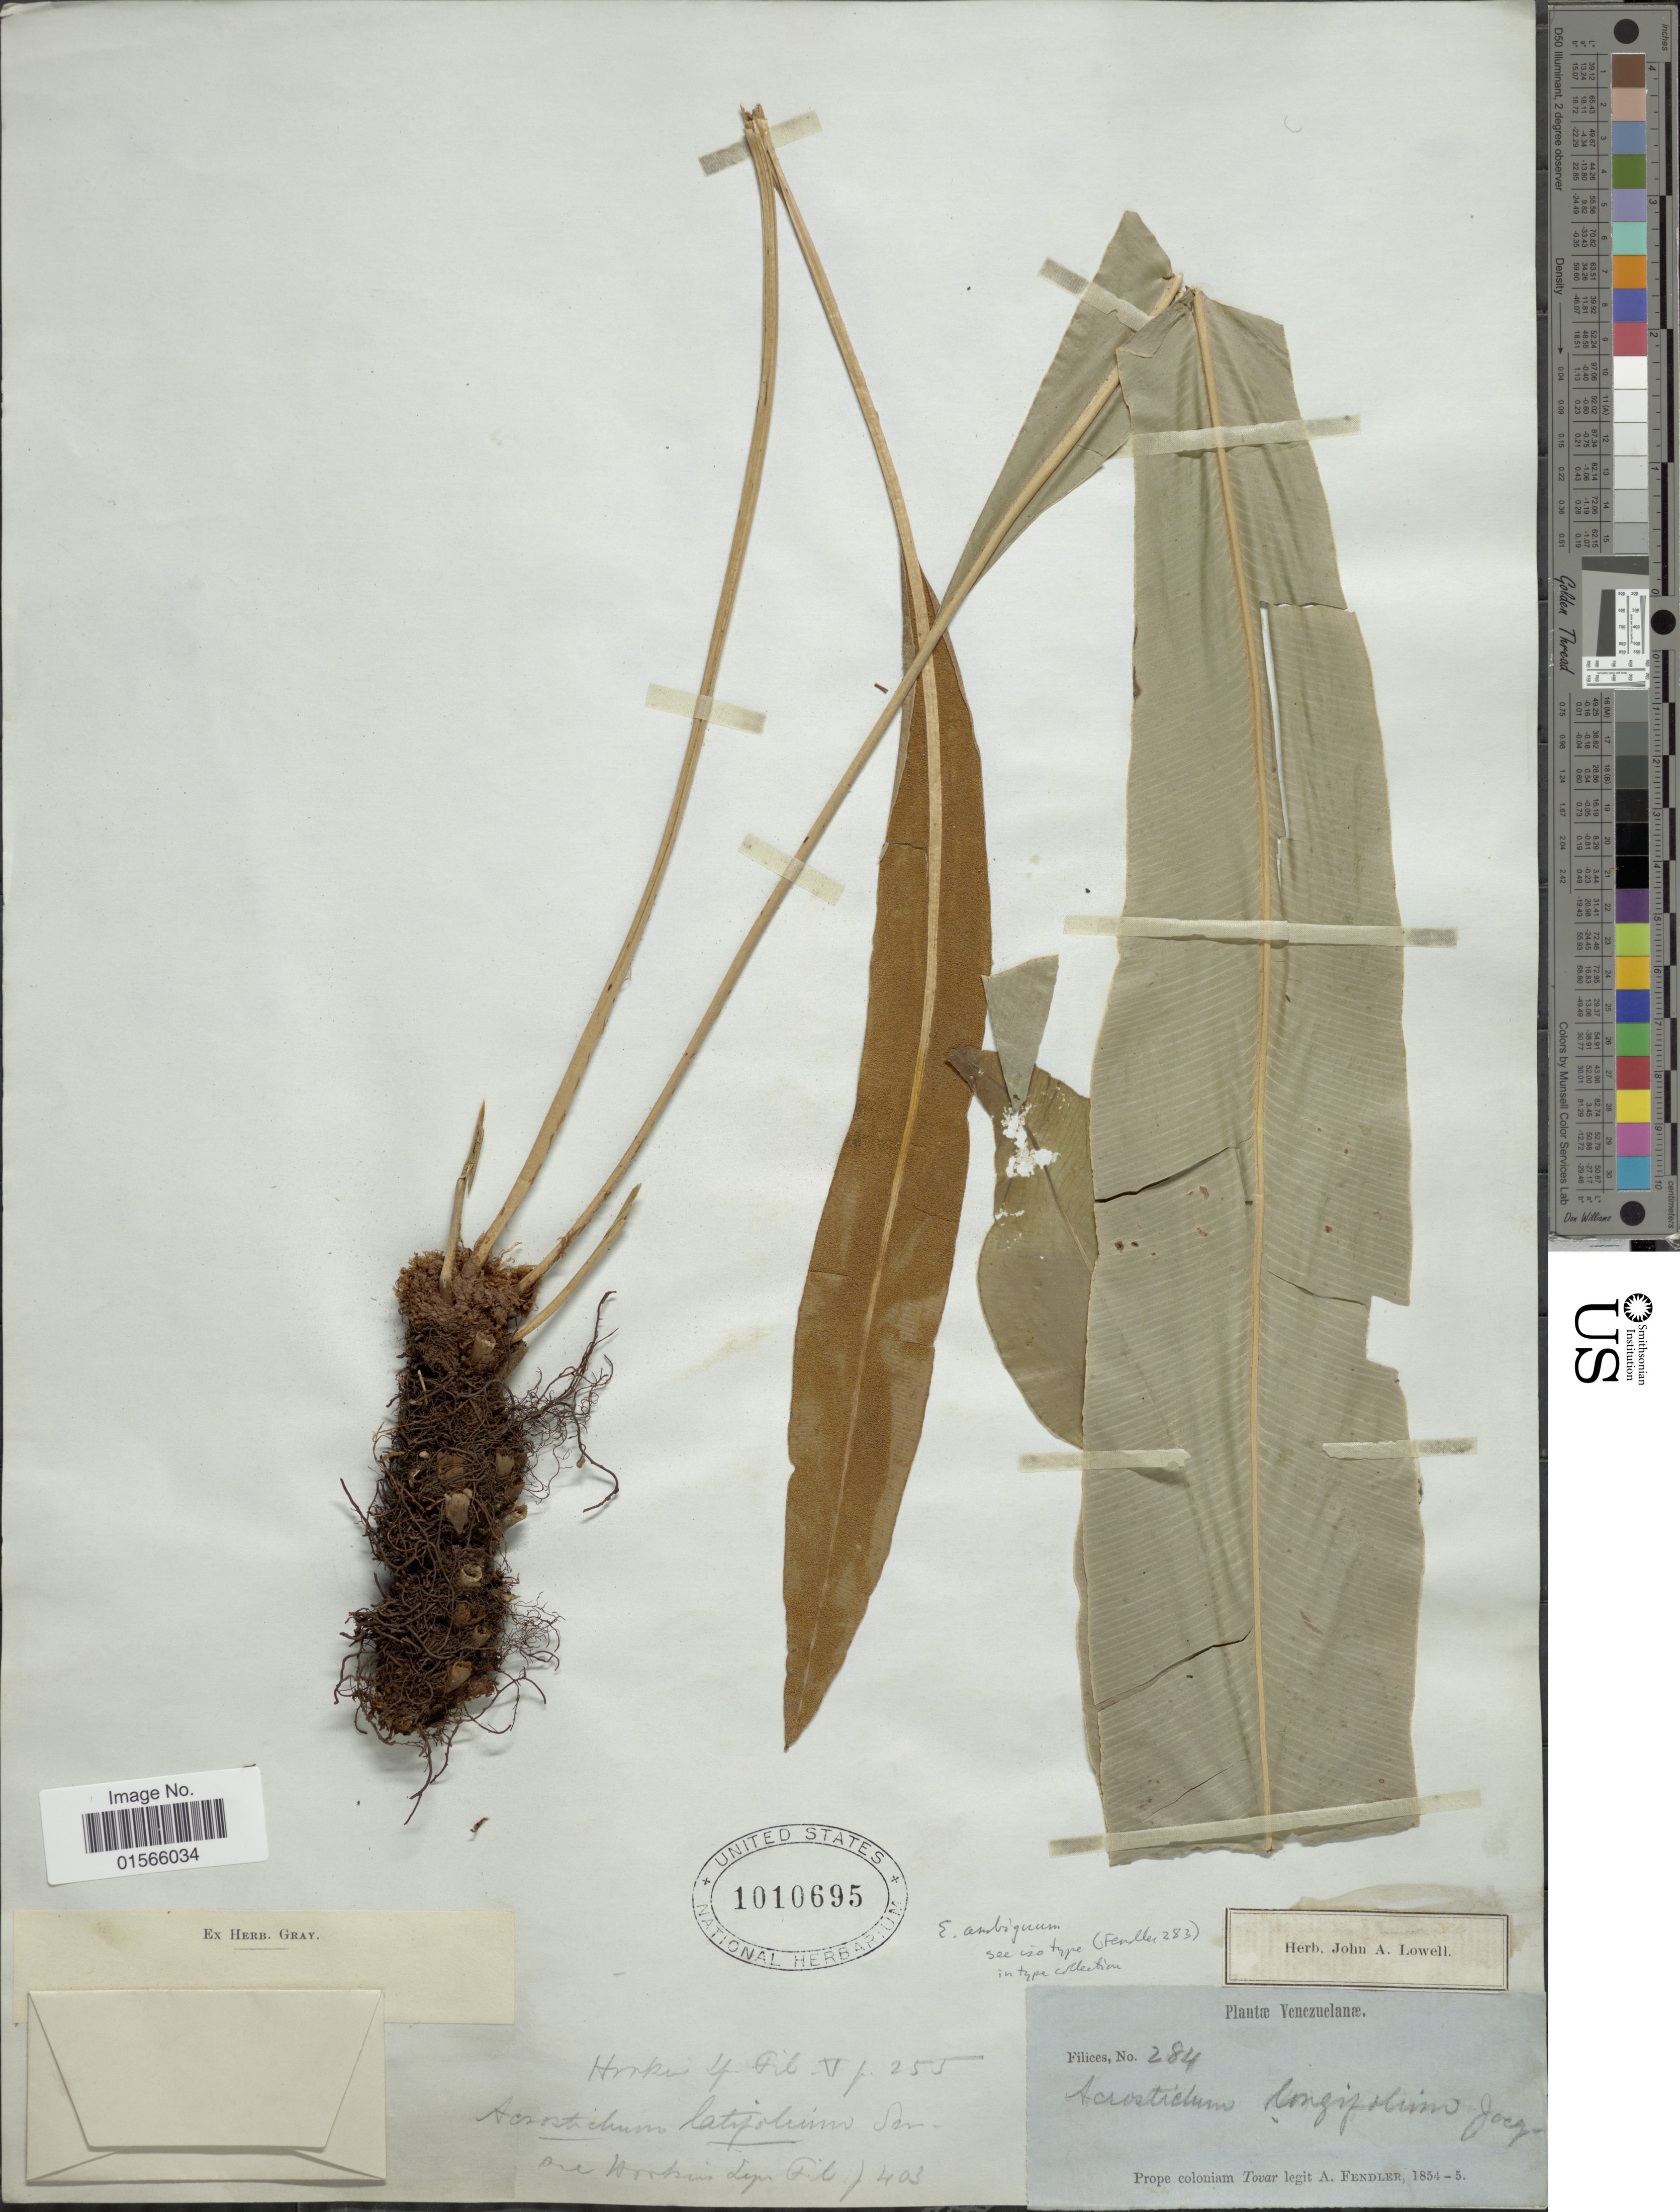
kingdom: Plantae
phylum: Tracheophyta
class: Polypodiopsida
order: Polypodiales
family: Dryopteridaceae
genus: Elaphoglossum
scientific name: Elaphoglossum ambiguum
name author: (Mett. ex Christ) Alston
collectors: A. Fendler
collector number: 284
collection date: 1854/1855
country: Venezuela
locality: Prope coloniam Tovar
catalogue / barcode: US 1010695